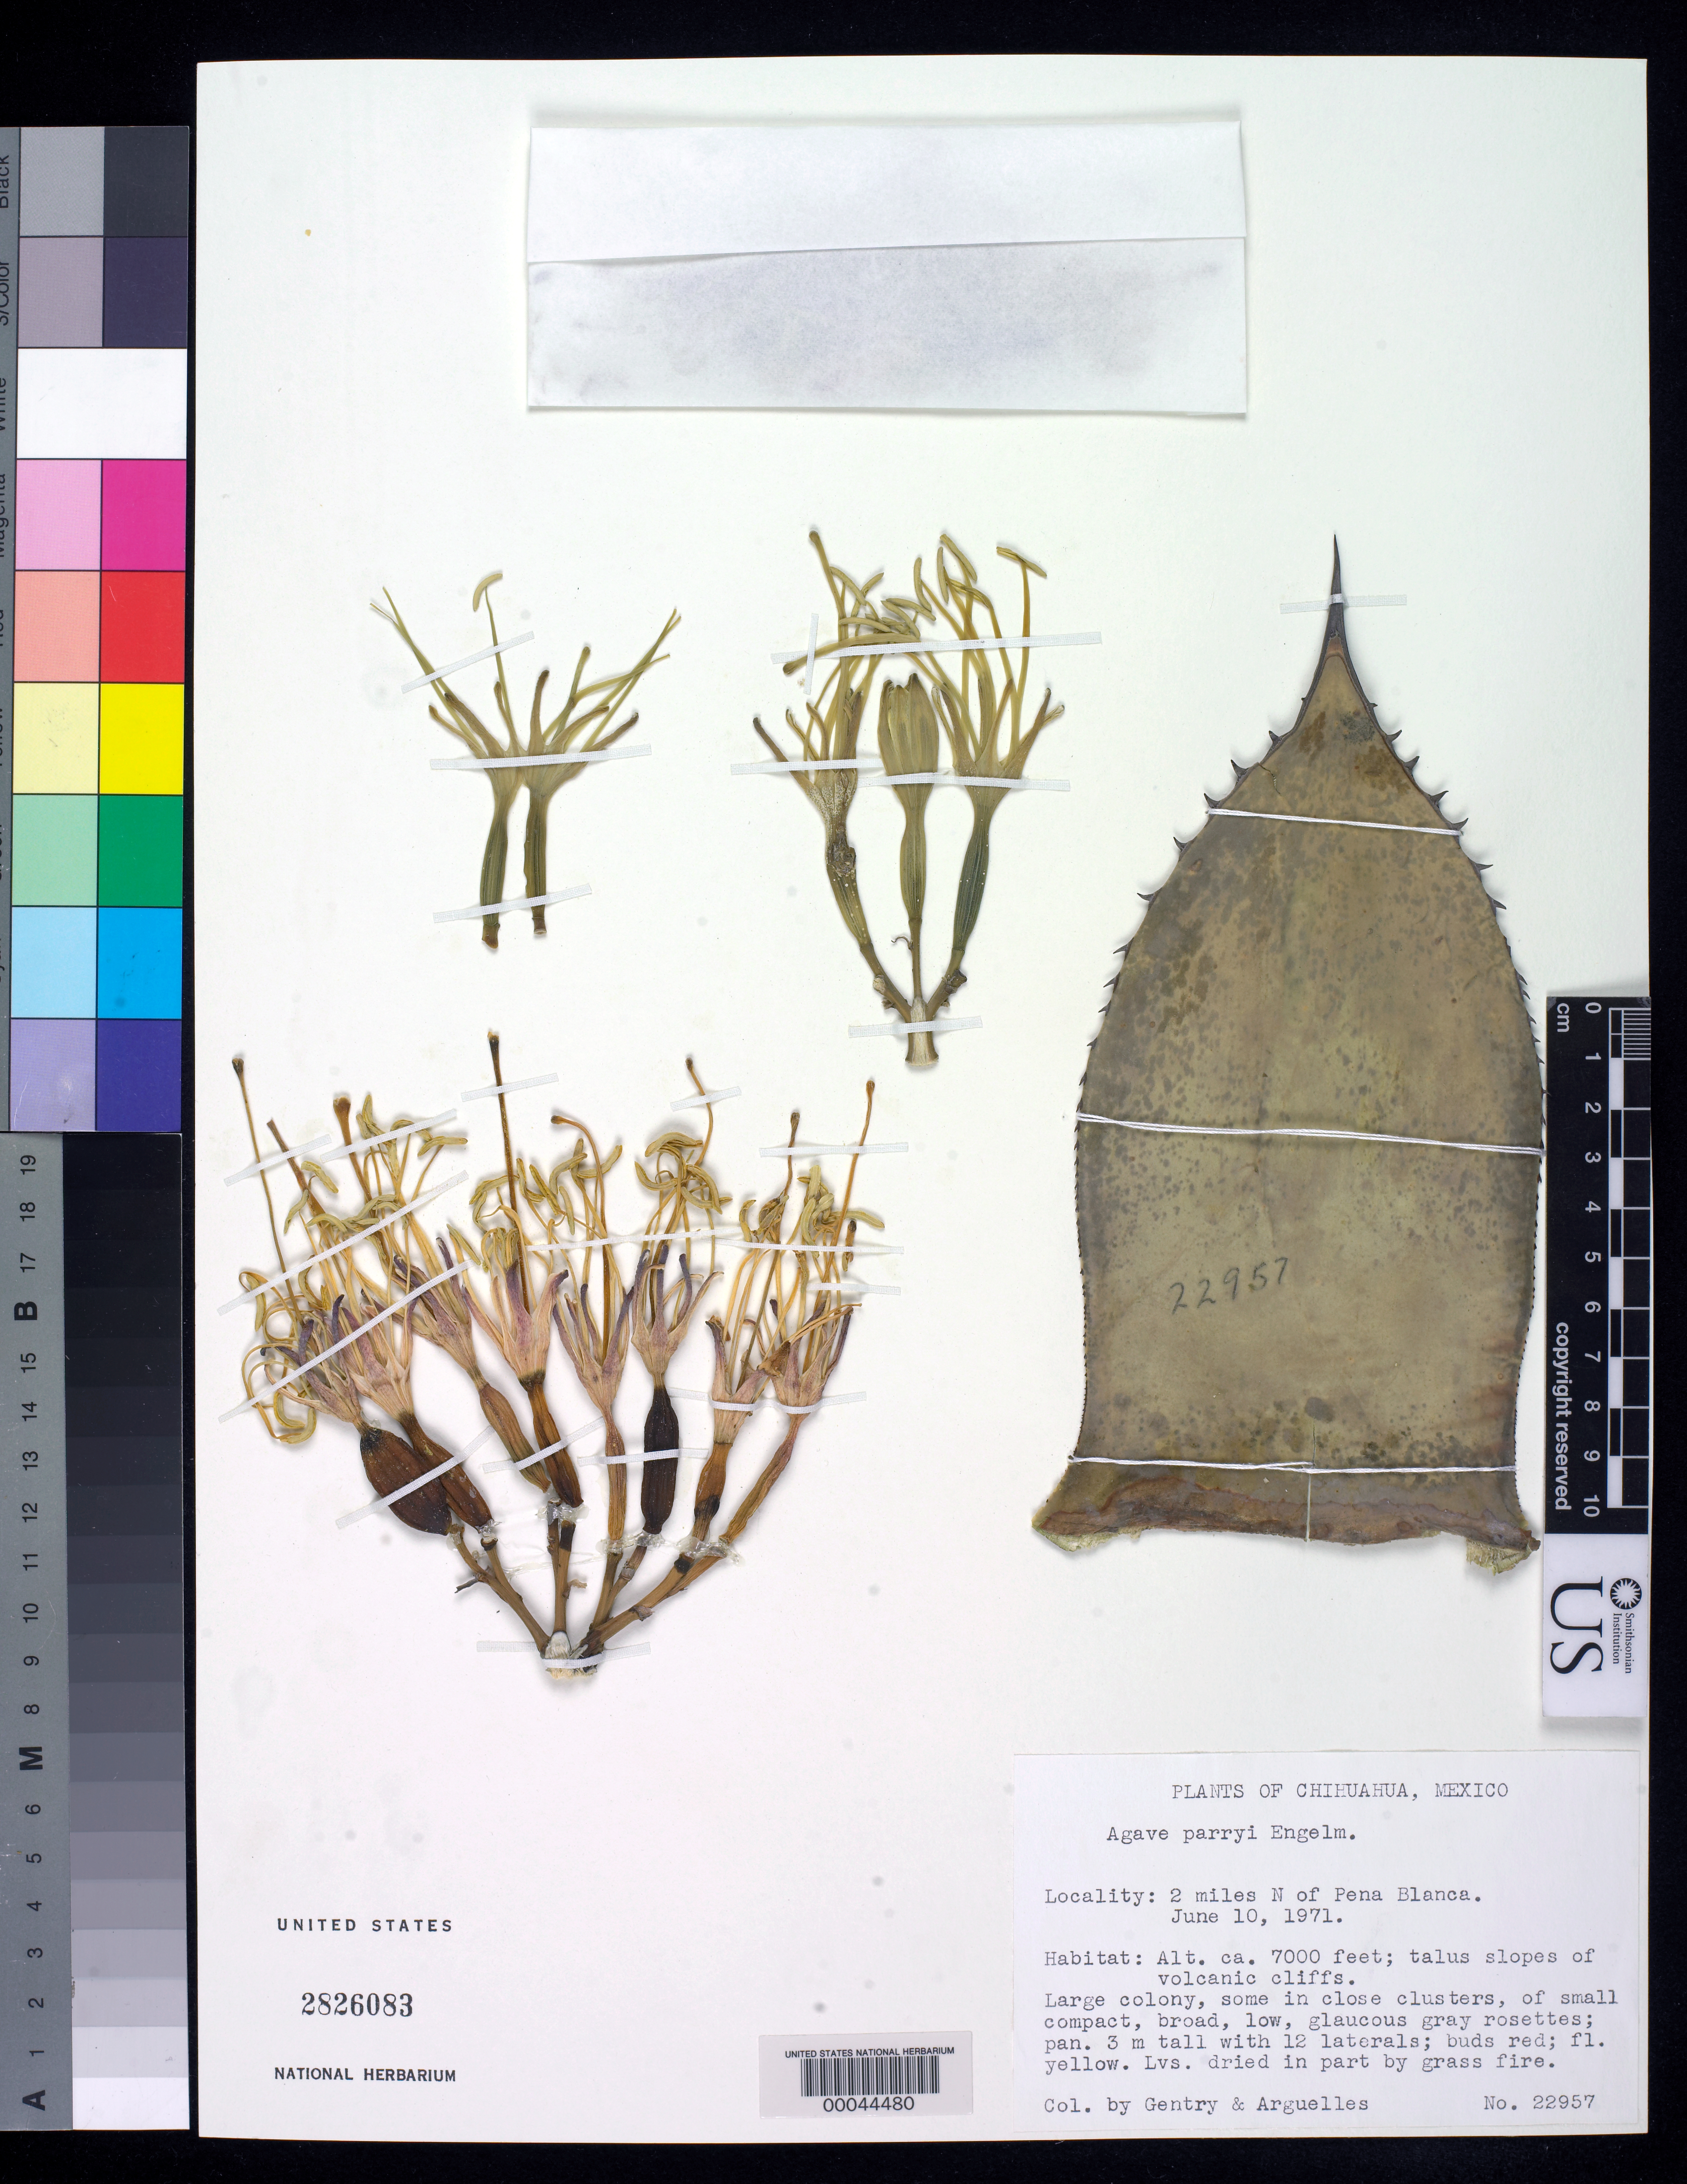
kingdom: Plantae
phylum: Tracheophyta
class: Liliopsida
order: Asparagales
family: Asparagaceae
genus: Agave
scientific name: Agave parryi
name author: Engelm.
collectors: H. S. Gentry & J. Arguelles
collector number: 22957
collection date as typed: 10 Jun 1971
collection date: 1971-06-10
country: Mexico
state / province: Chihuahua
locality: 2 mi N of Pena Blanca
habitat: Talus slopes of volcanic cliffs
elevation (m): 2134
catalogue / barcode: US 2826083